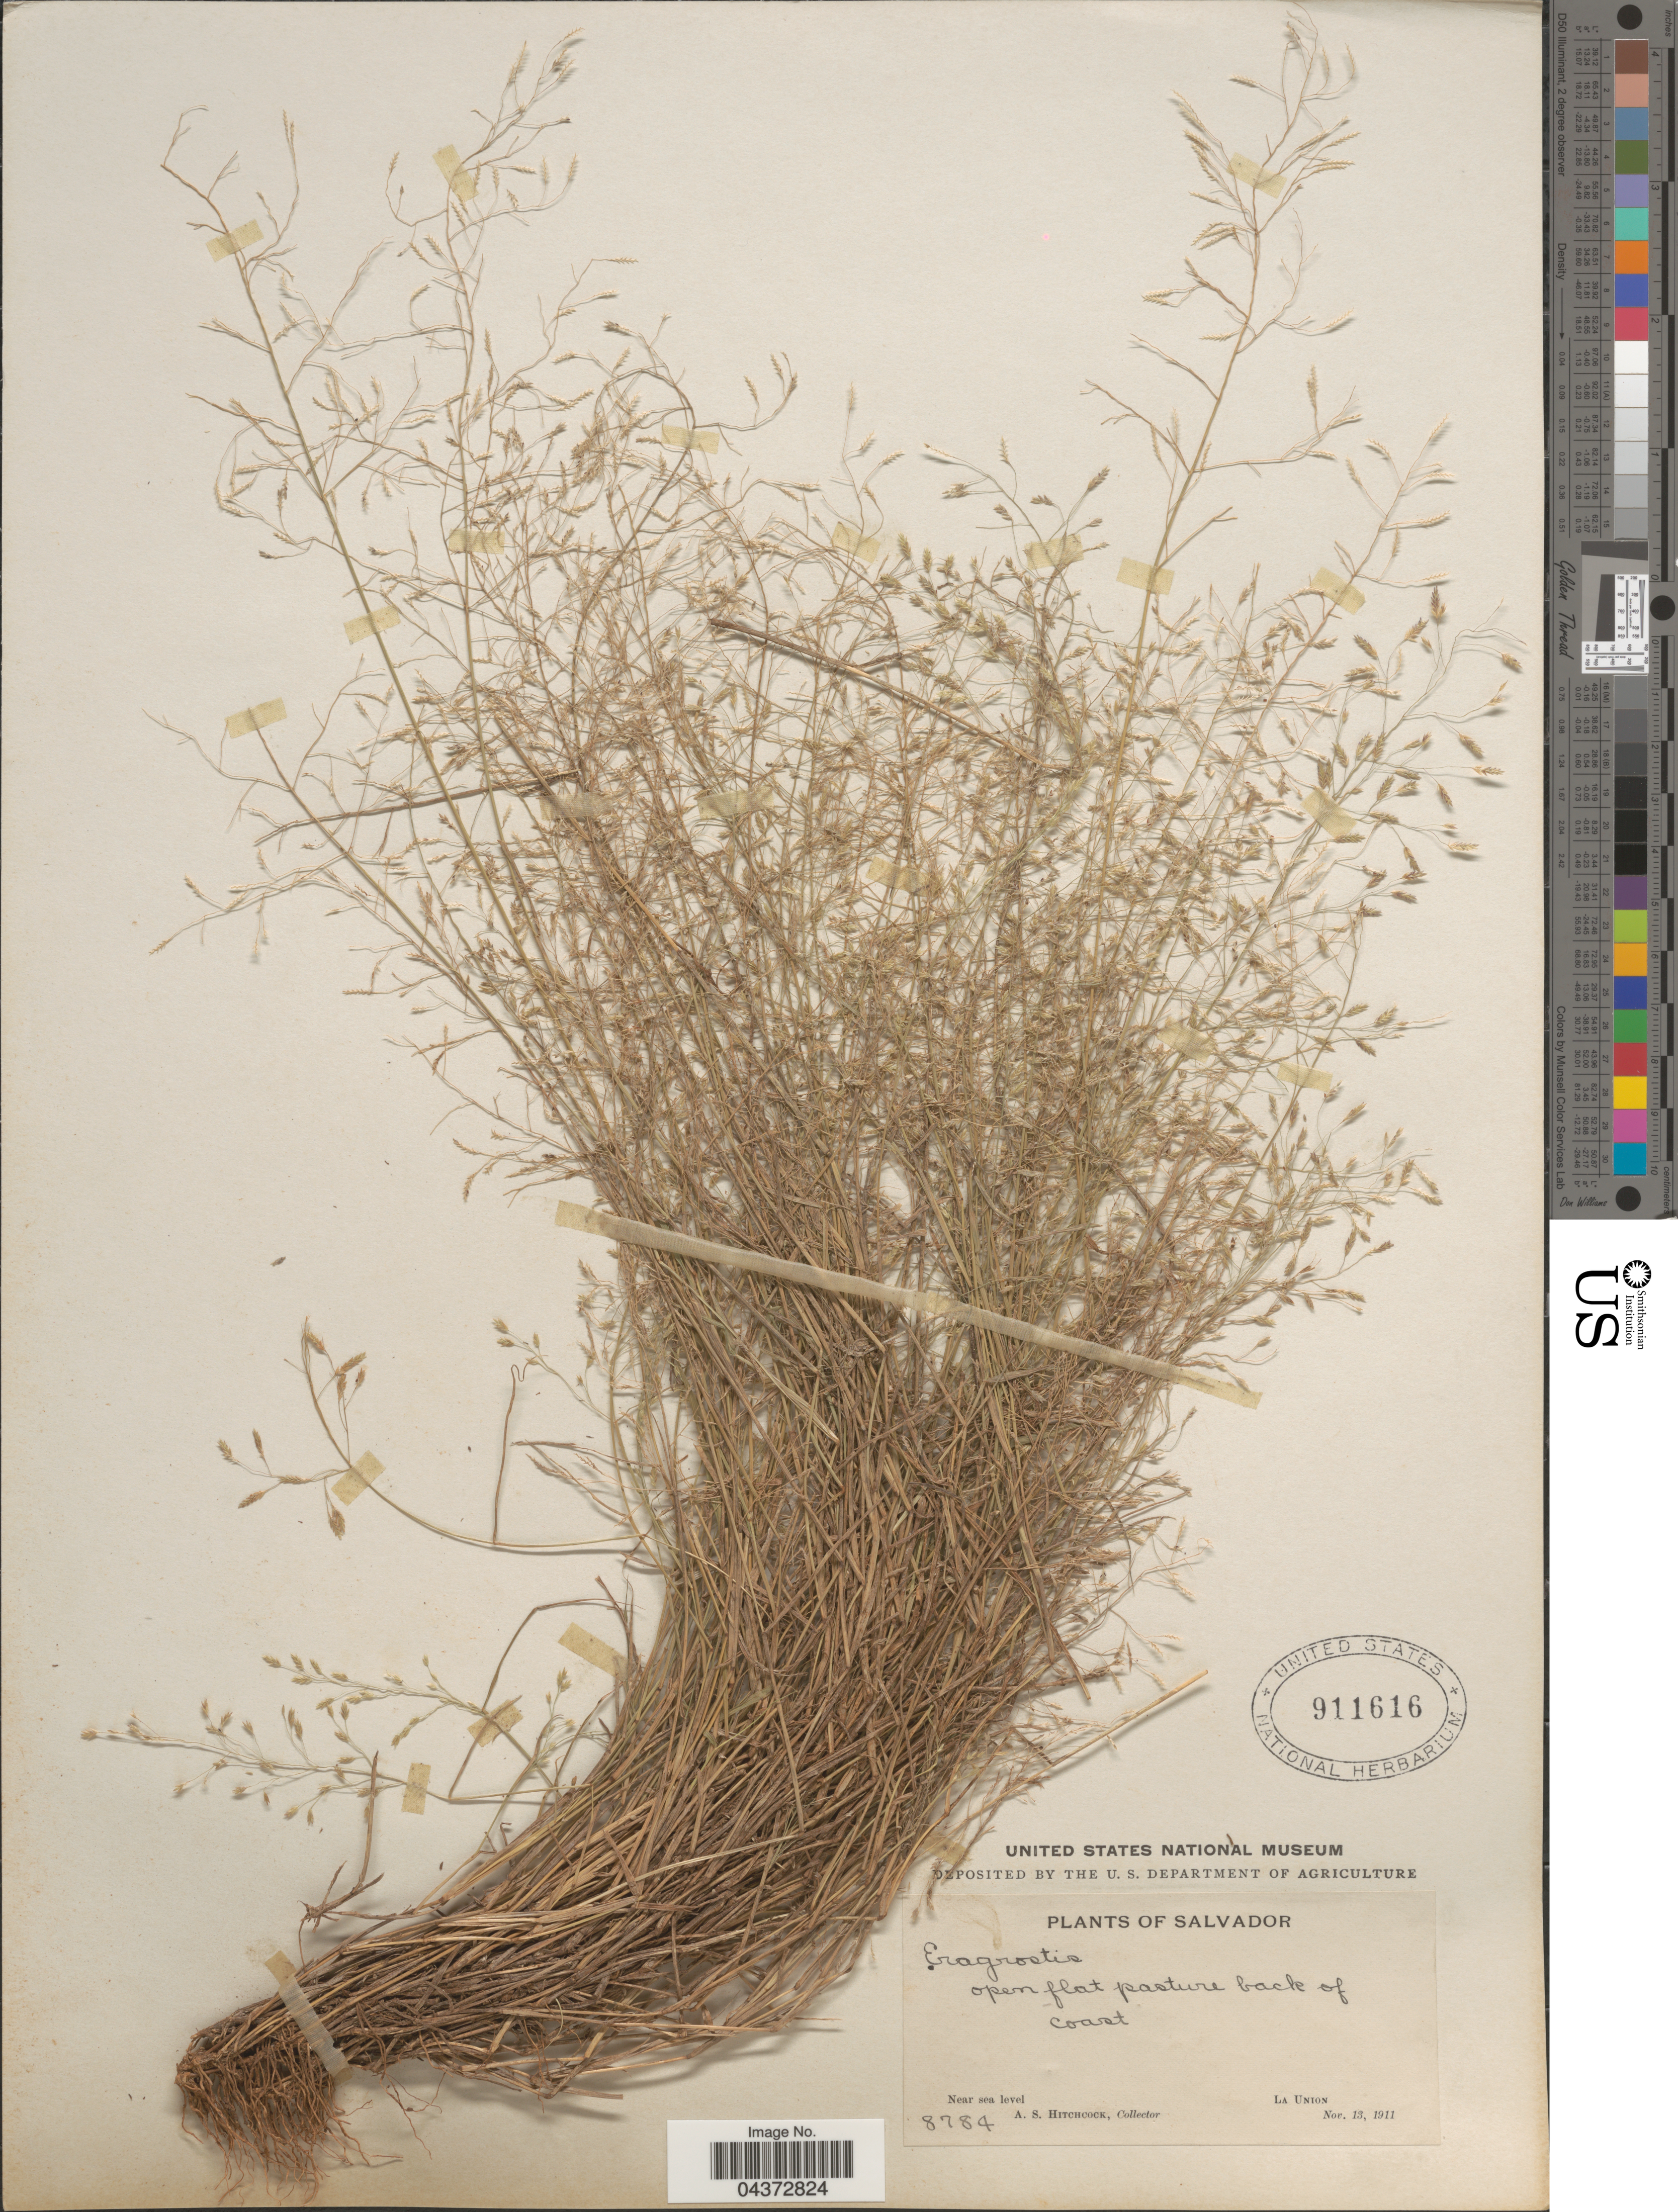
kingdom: Plantae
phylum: Tracheophyta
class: Liliopsida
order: Poales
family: Poaceae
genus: Eragrostis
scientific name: Eragrostis pectinacea var. miserrima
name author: (E. Fourn.) Reeder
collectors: A. S. Hitchcock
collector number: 8784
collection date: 1911-11-13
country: El Salvador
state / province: La Union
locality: Back of coast.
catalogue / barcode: US 911616